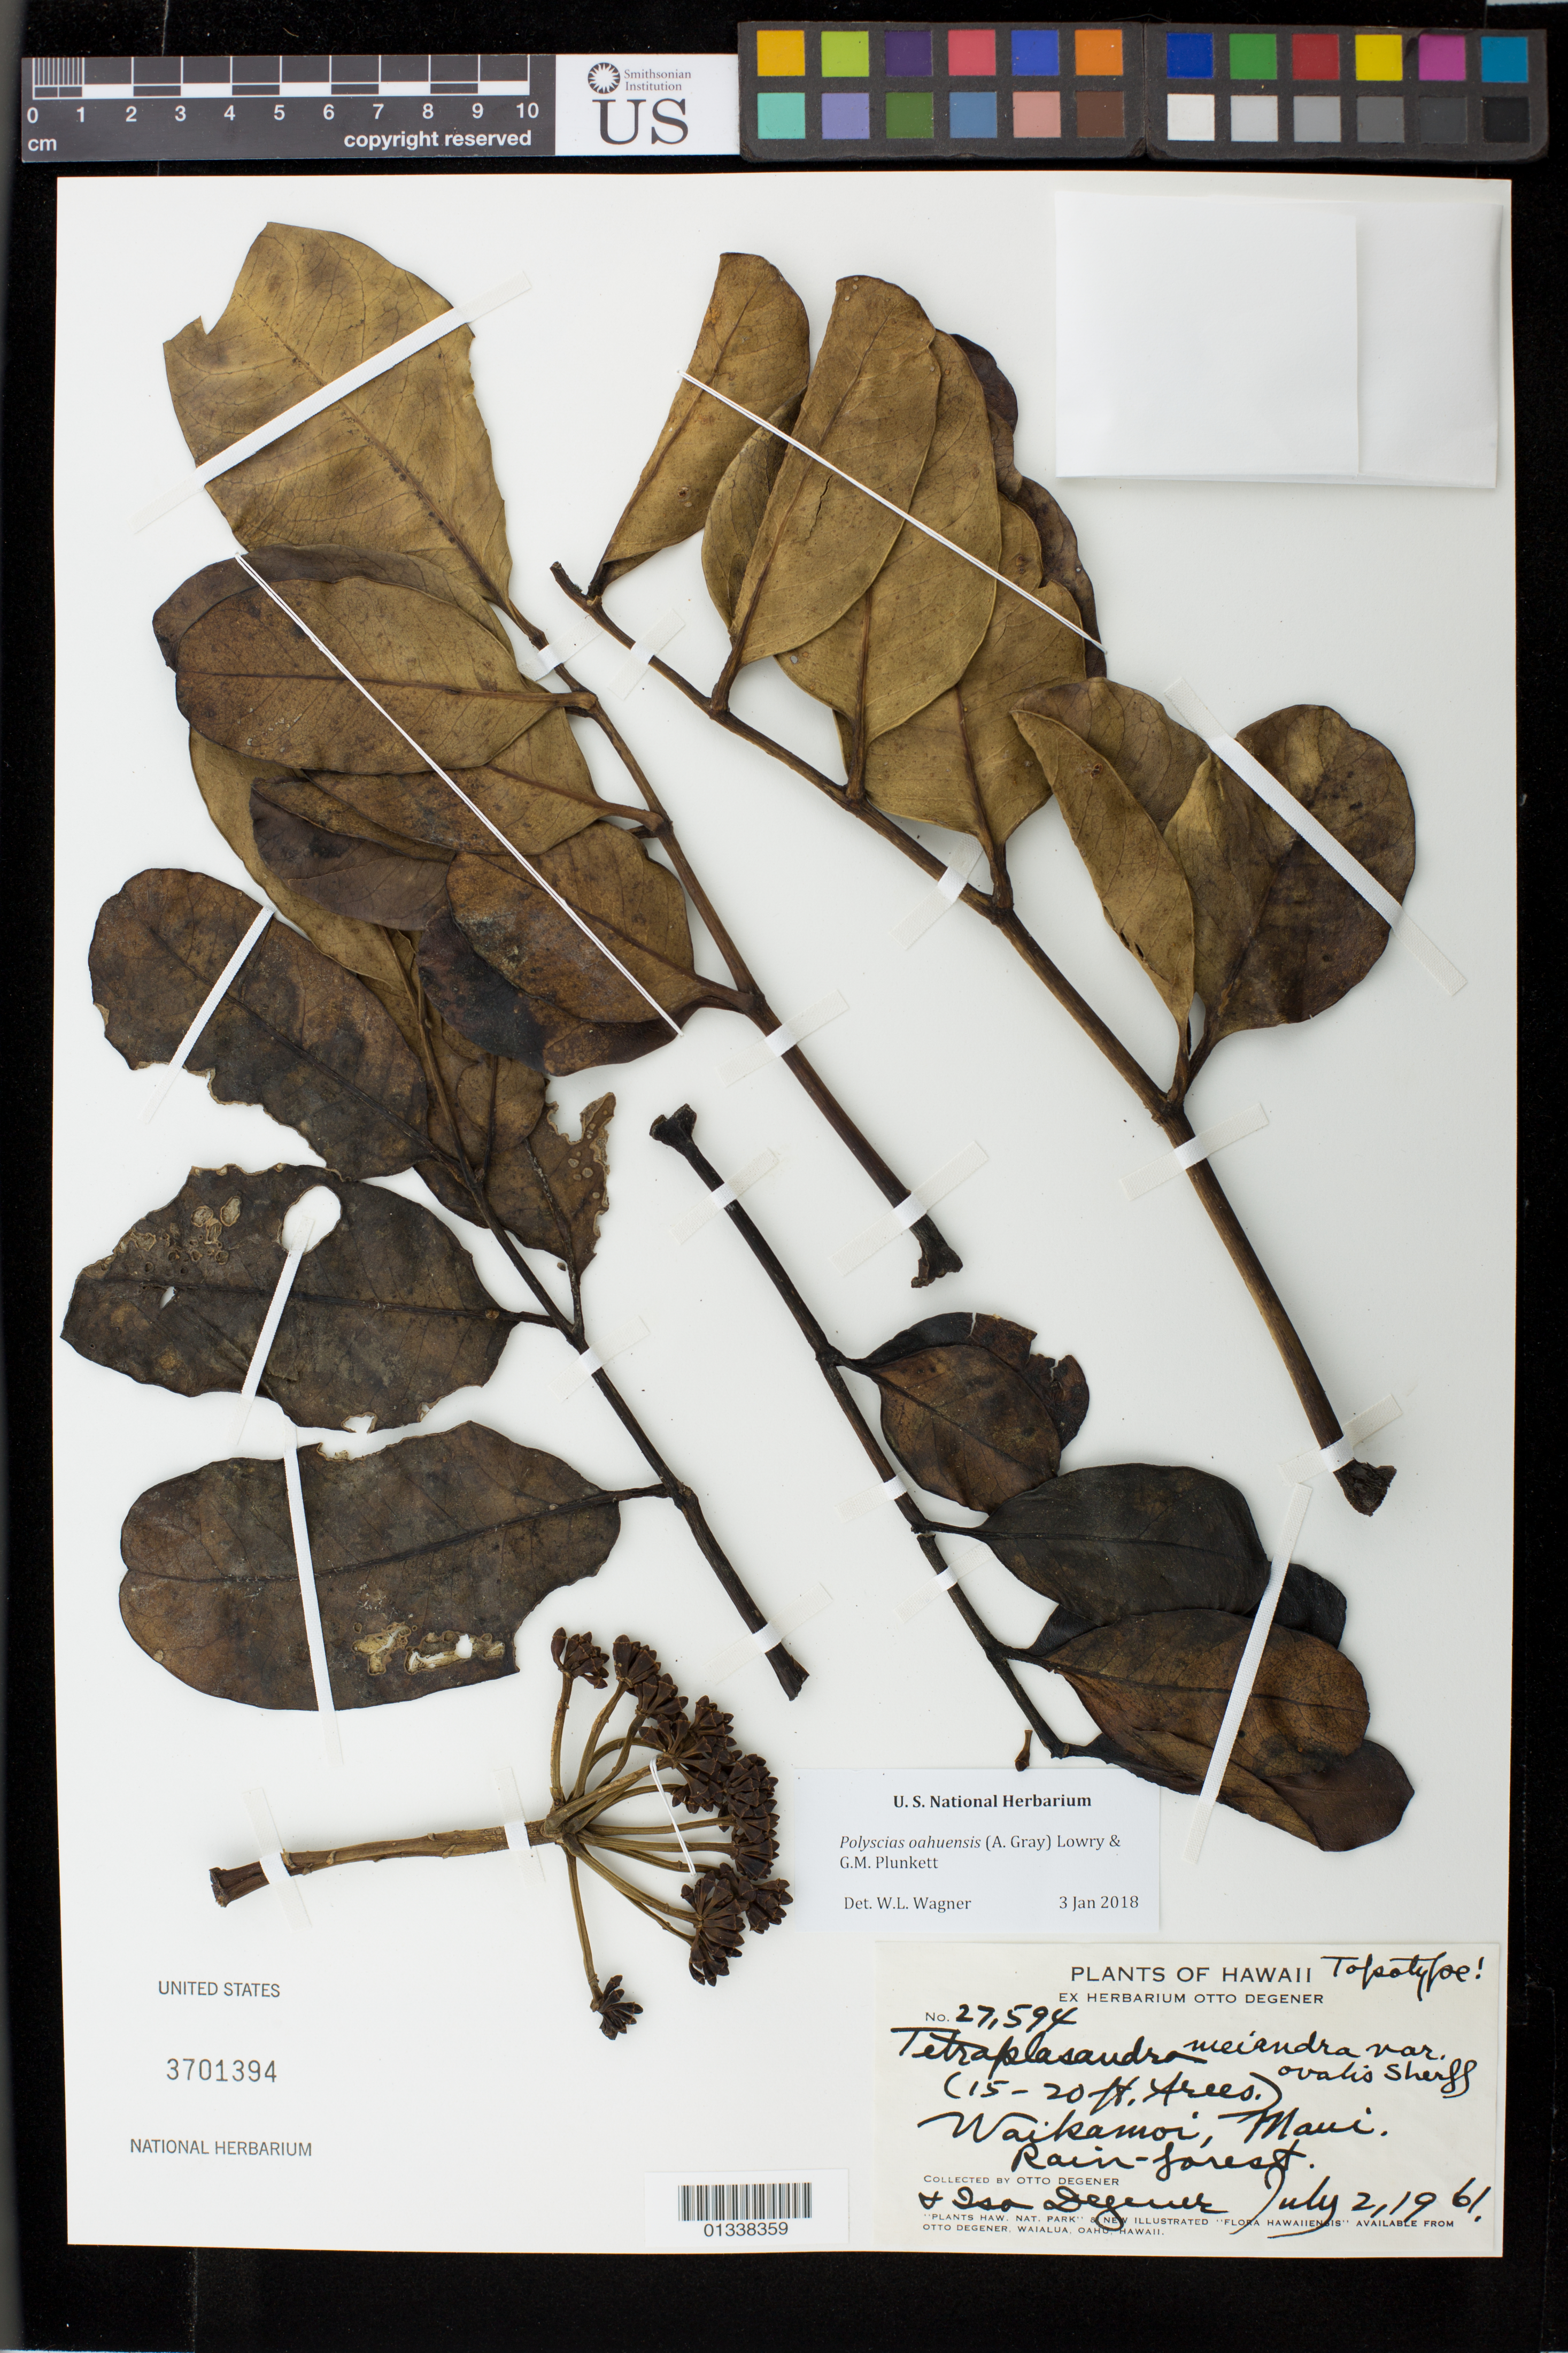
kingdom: Plantae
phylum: Tracheophyta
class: Magnoliopsida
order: Apiales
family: Araliaceae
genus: Polyscias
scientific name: Polyscias oahuensis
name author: (A. Gray) Lowry & G. M. Plunkett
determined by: Wagner, W. L., (BOT), Smithsonian Institution - National Museum of Natural History (UNITED STATES)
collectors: O. Degener & I. Degener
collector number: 27594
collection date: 1961-07-02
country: United States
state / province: Hawaii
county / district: Maui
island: Maui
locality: Waikamoi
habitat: Rain-forest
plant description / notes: Topotype!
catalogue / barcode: US 3701394